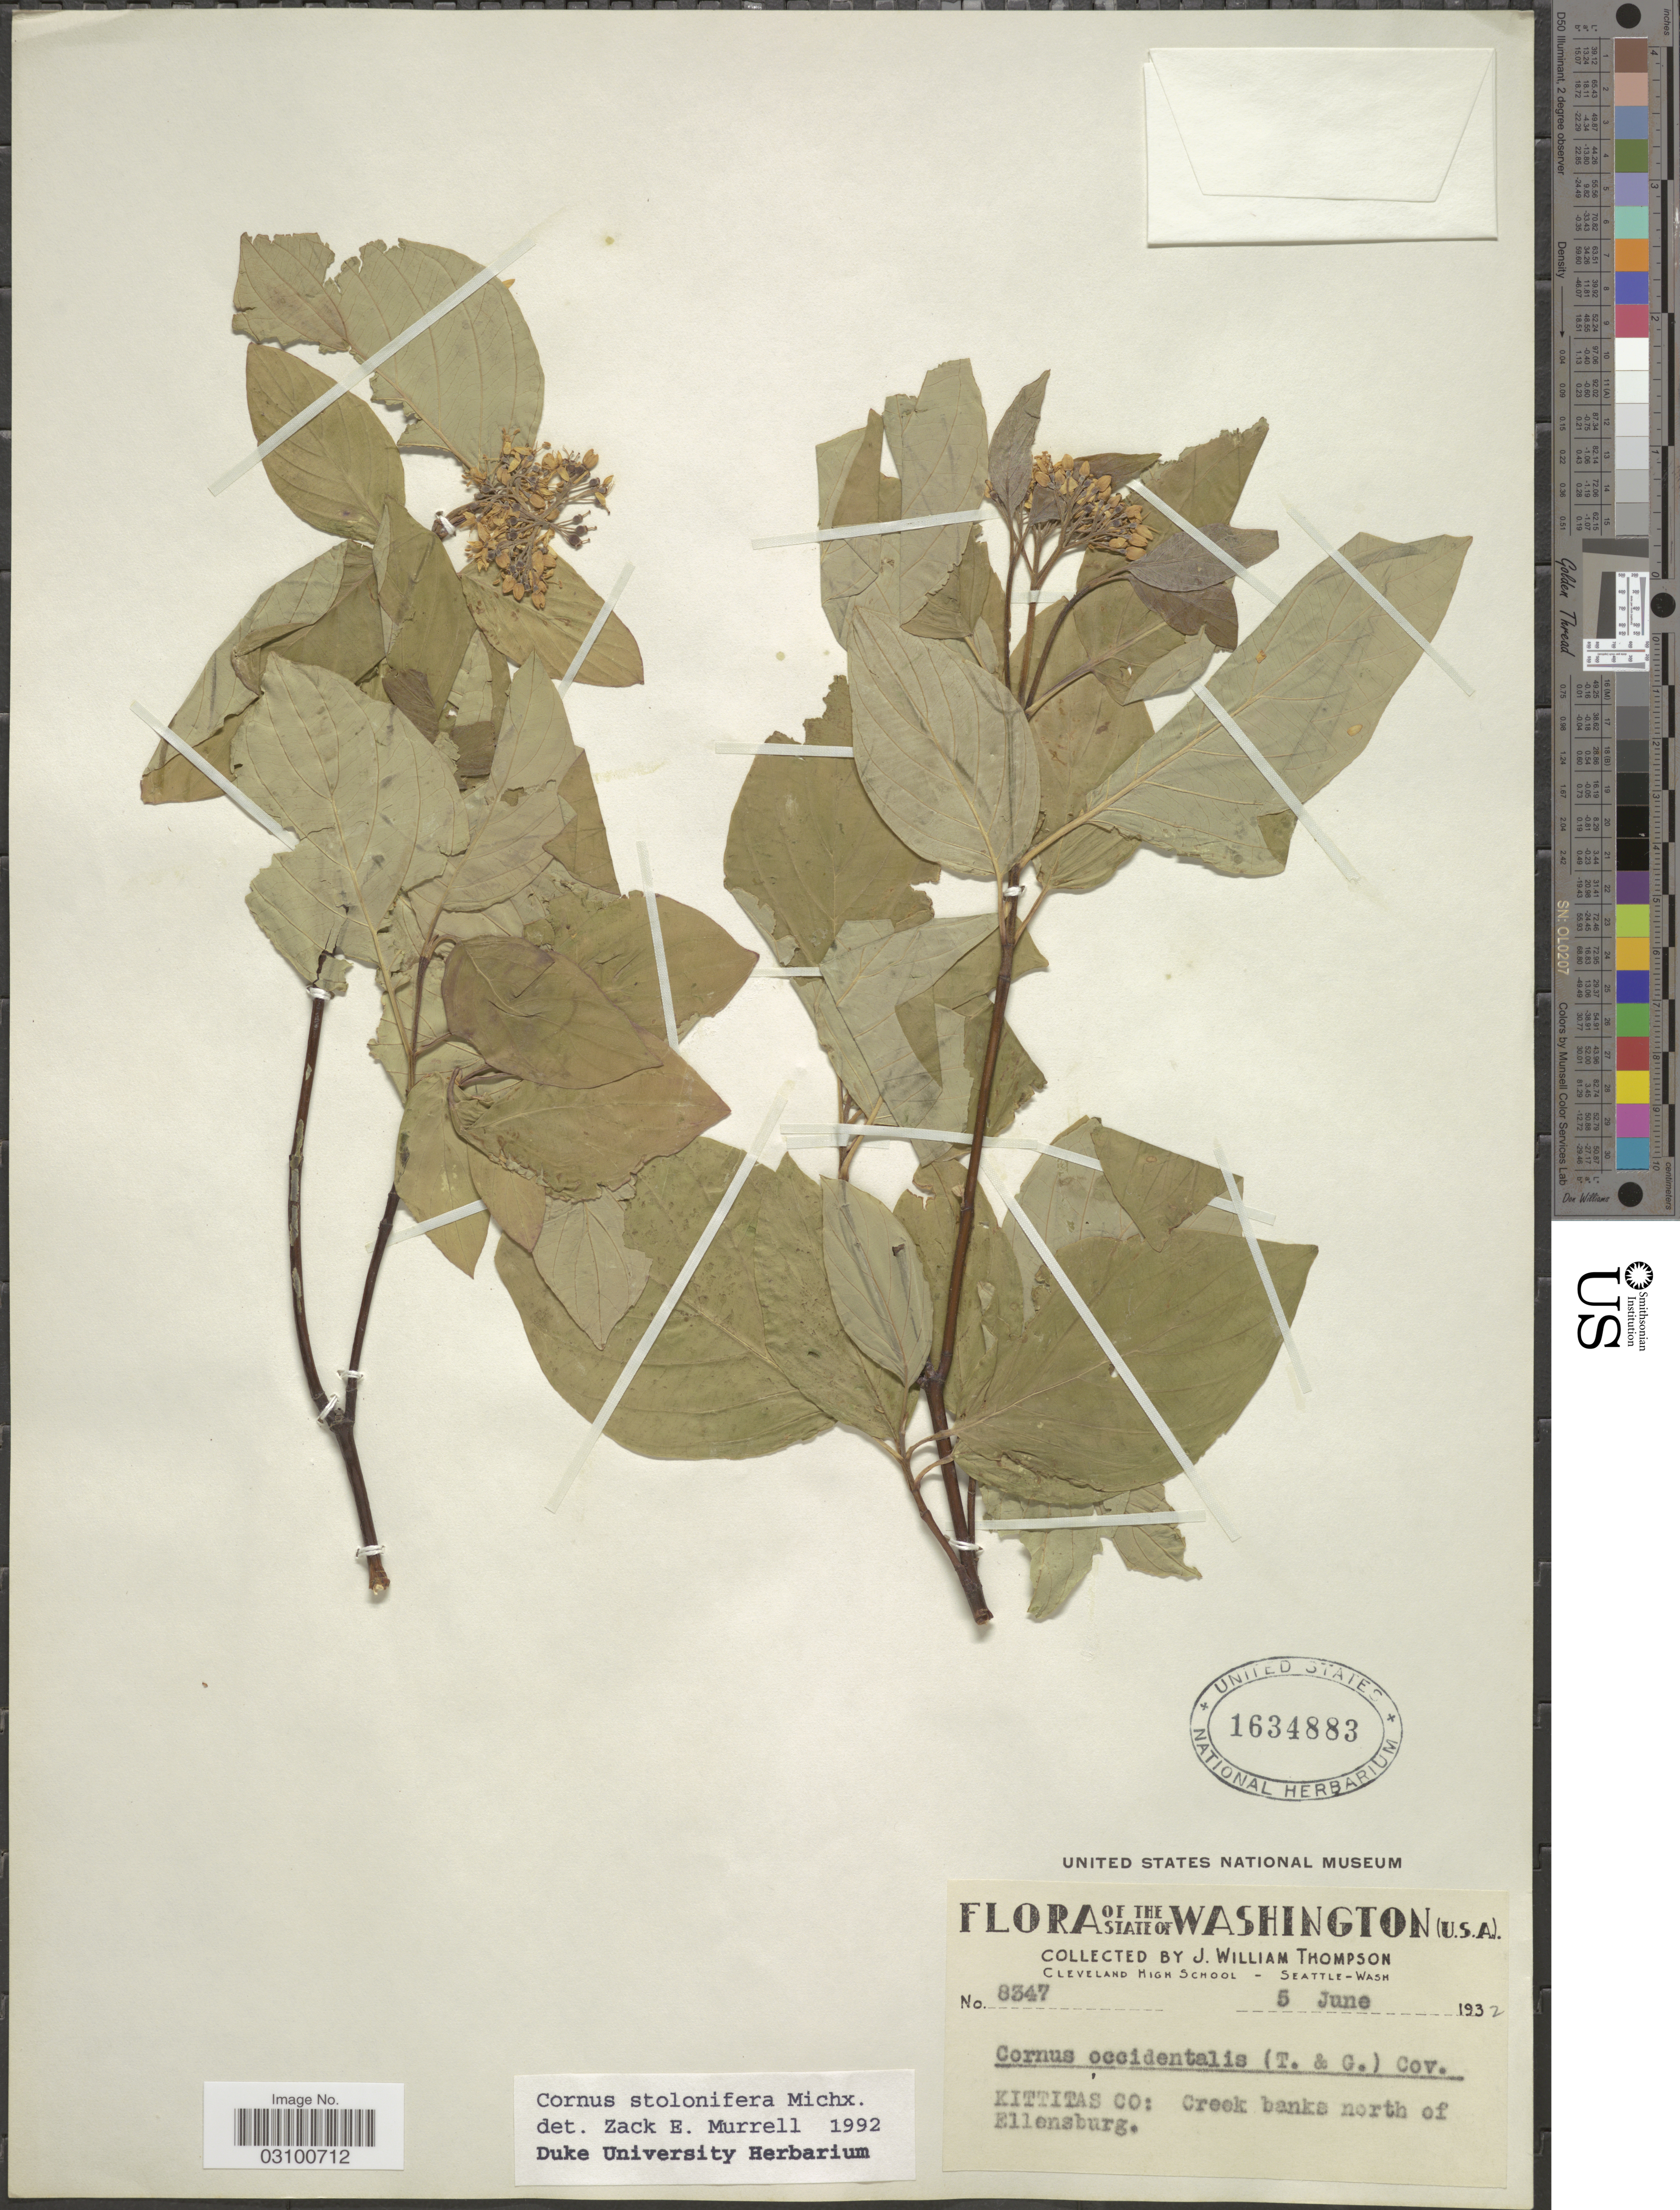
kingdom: Plantae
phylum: Tracheophyta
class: Magnoliopsida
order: Cornales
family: Cornaceae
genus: Cornus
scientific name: Cornus sericea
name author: L.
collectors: J. W. Thompson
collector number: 8347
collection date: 1932-06-05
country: United States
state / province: Washington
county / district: Kittitas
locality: Kittitas Co: Creek banks north of Ellensburg.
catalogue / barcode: US 1634883